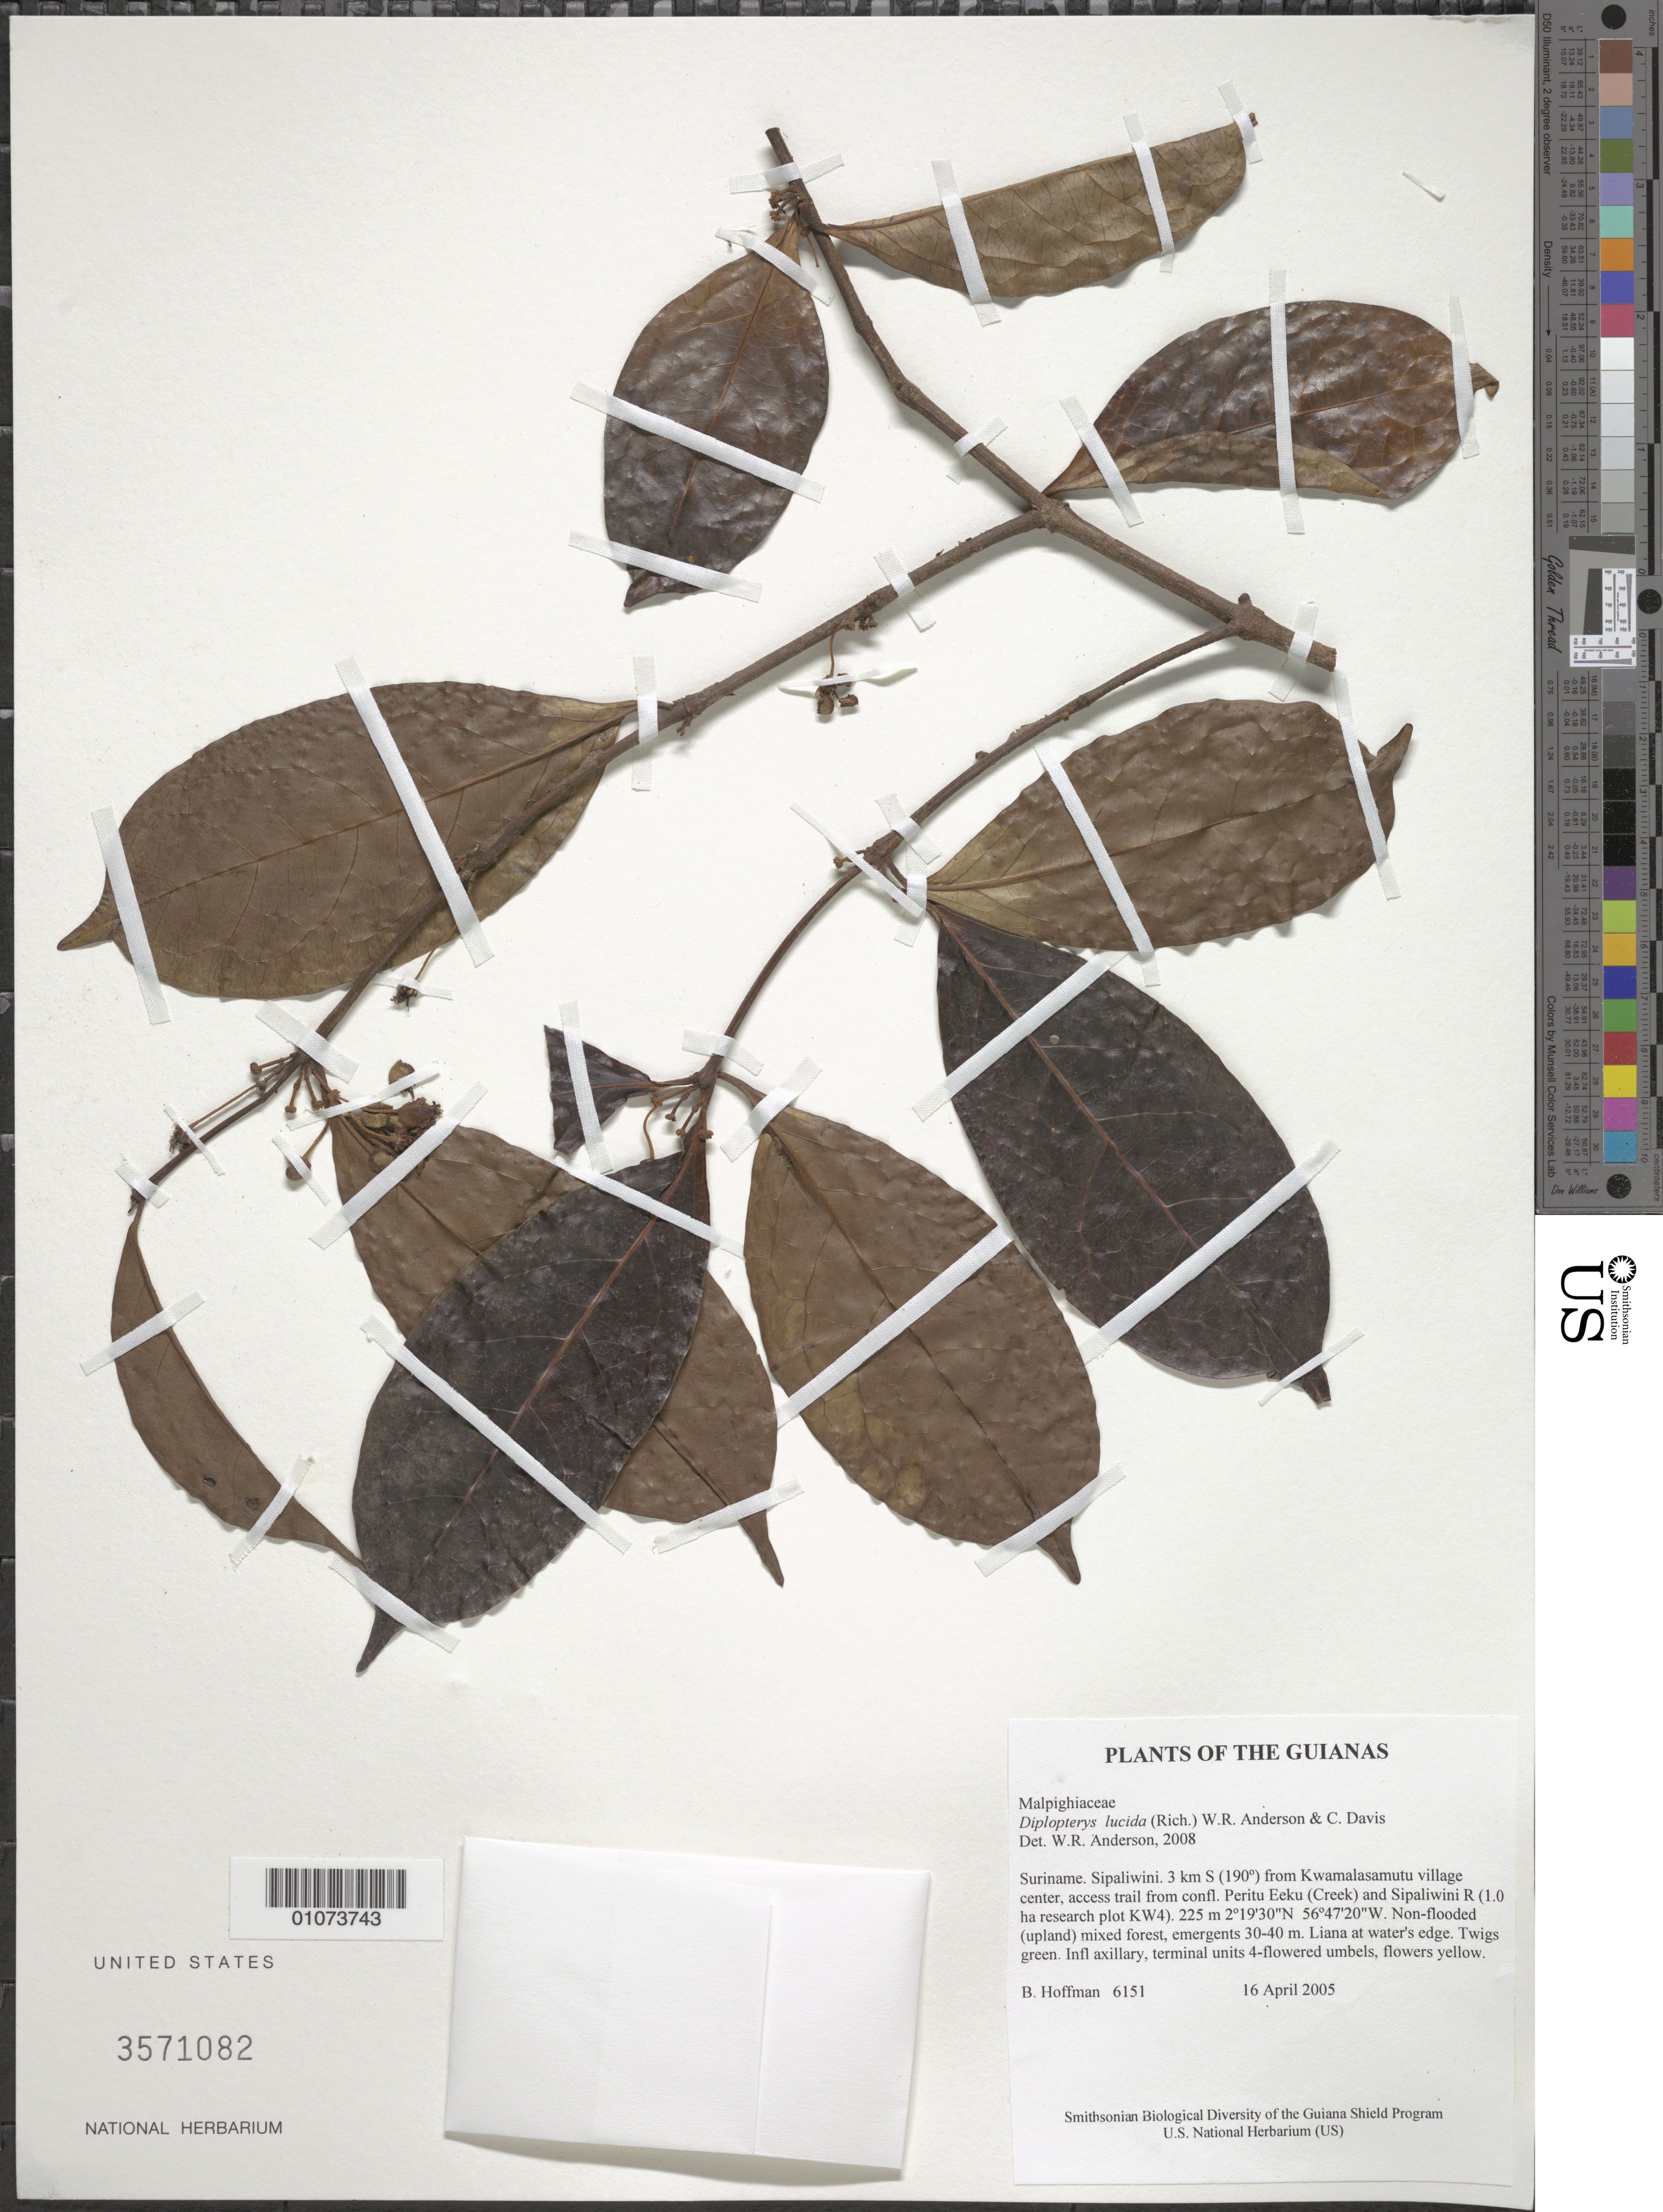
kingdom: Plantae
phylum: Tracheophyta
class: Magnoliopsida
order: Malpighiales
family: Malpighiaceae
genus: Diplopterys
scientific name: Diplopterys lucida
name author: (Rich.) W.R. Anderson & C. Davis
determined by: Anderson, W. R., (MICH), University of Michigan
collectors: B. Hoffman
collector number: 6151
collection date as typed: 16 April 2005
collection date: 2005-04-16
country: Suriname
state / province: Sipaliwini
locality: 3 km S (190º) from Kwamalasamutu village center, access trail from confl. Peritu Eeku (Creek) and Sipaliwini R (1.0 ha research plot KW4)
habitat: Non-flooded (upland) mixed forest, emergents 30-40 m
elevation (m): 225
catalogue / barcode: US 3571082